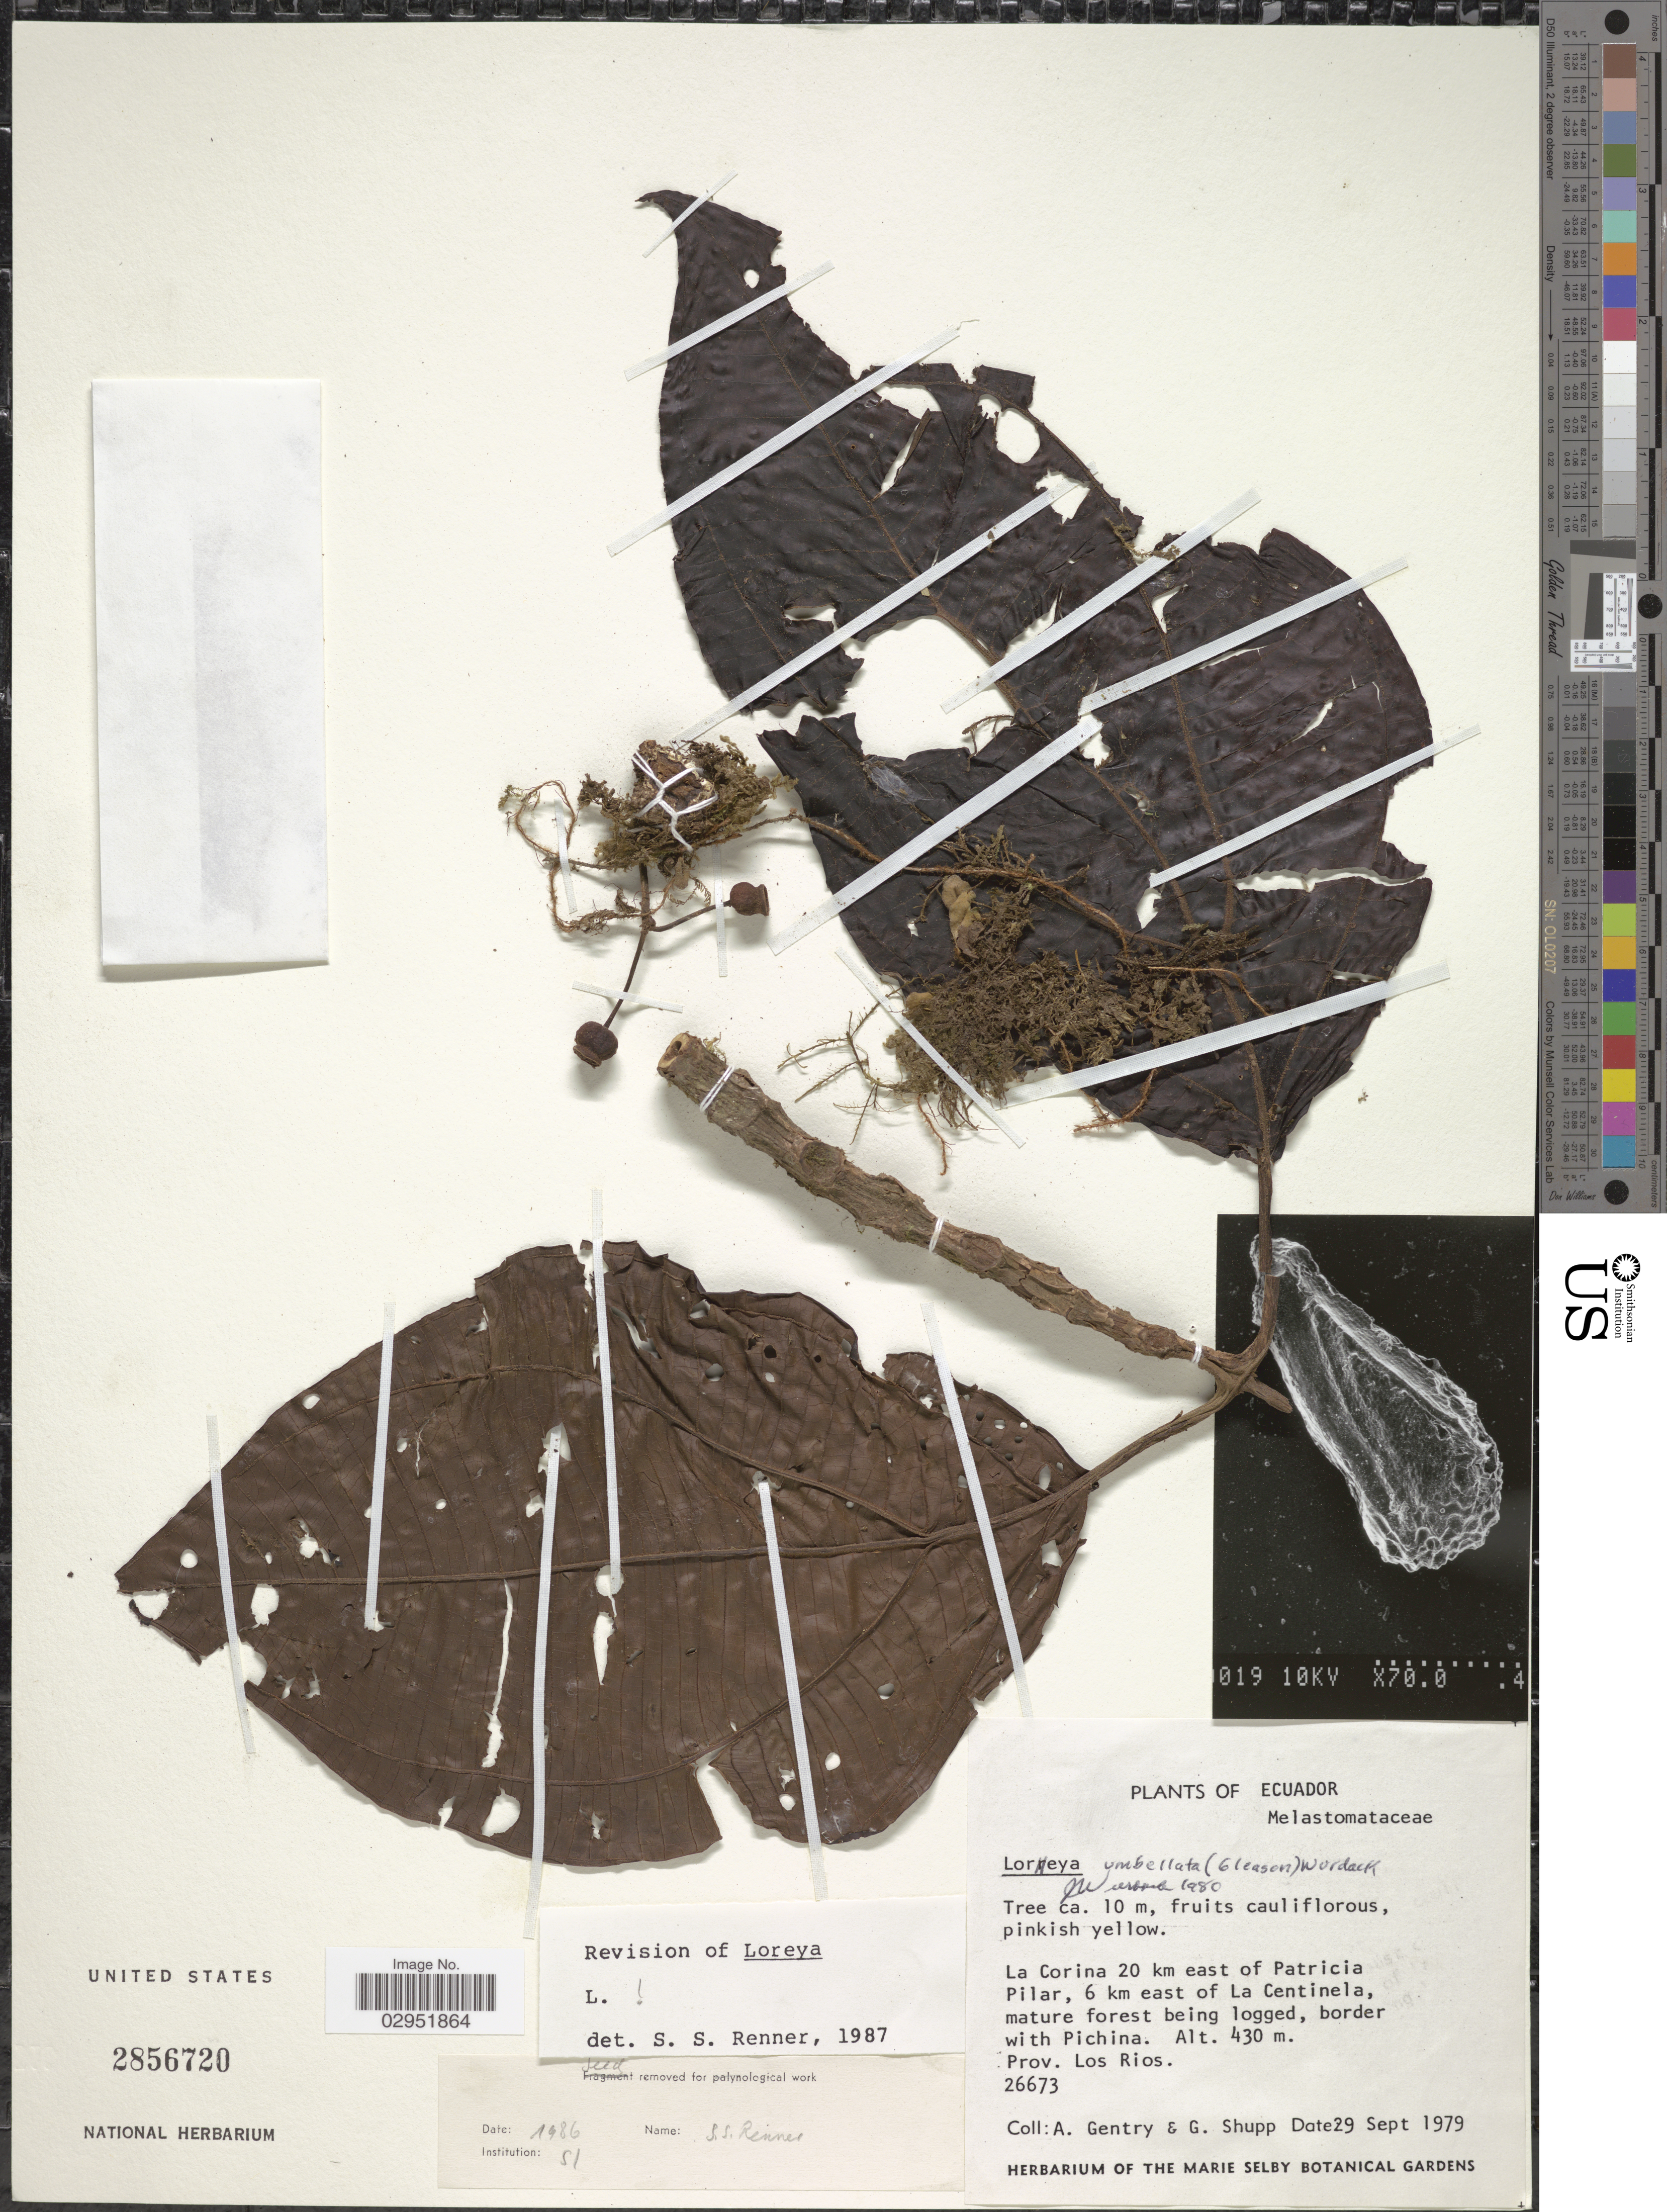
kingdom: Plantae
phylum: Tracheophyta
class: Magnoliopsida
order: Myrtales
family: Melastomataceae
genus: Bellucia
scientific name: Bellucia umbellata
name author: Gleason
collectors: A. H. Gentry & G. Shupp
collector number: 26673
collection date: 1979-09-29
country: Ecuador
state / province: Los Ríos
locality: La Corina 20 km east of Patricia Pilar, 6 km east of La Centinela, mature forest being logged, border with Pichina.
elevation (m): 430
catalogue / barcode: US 2856720